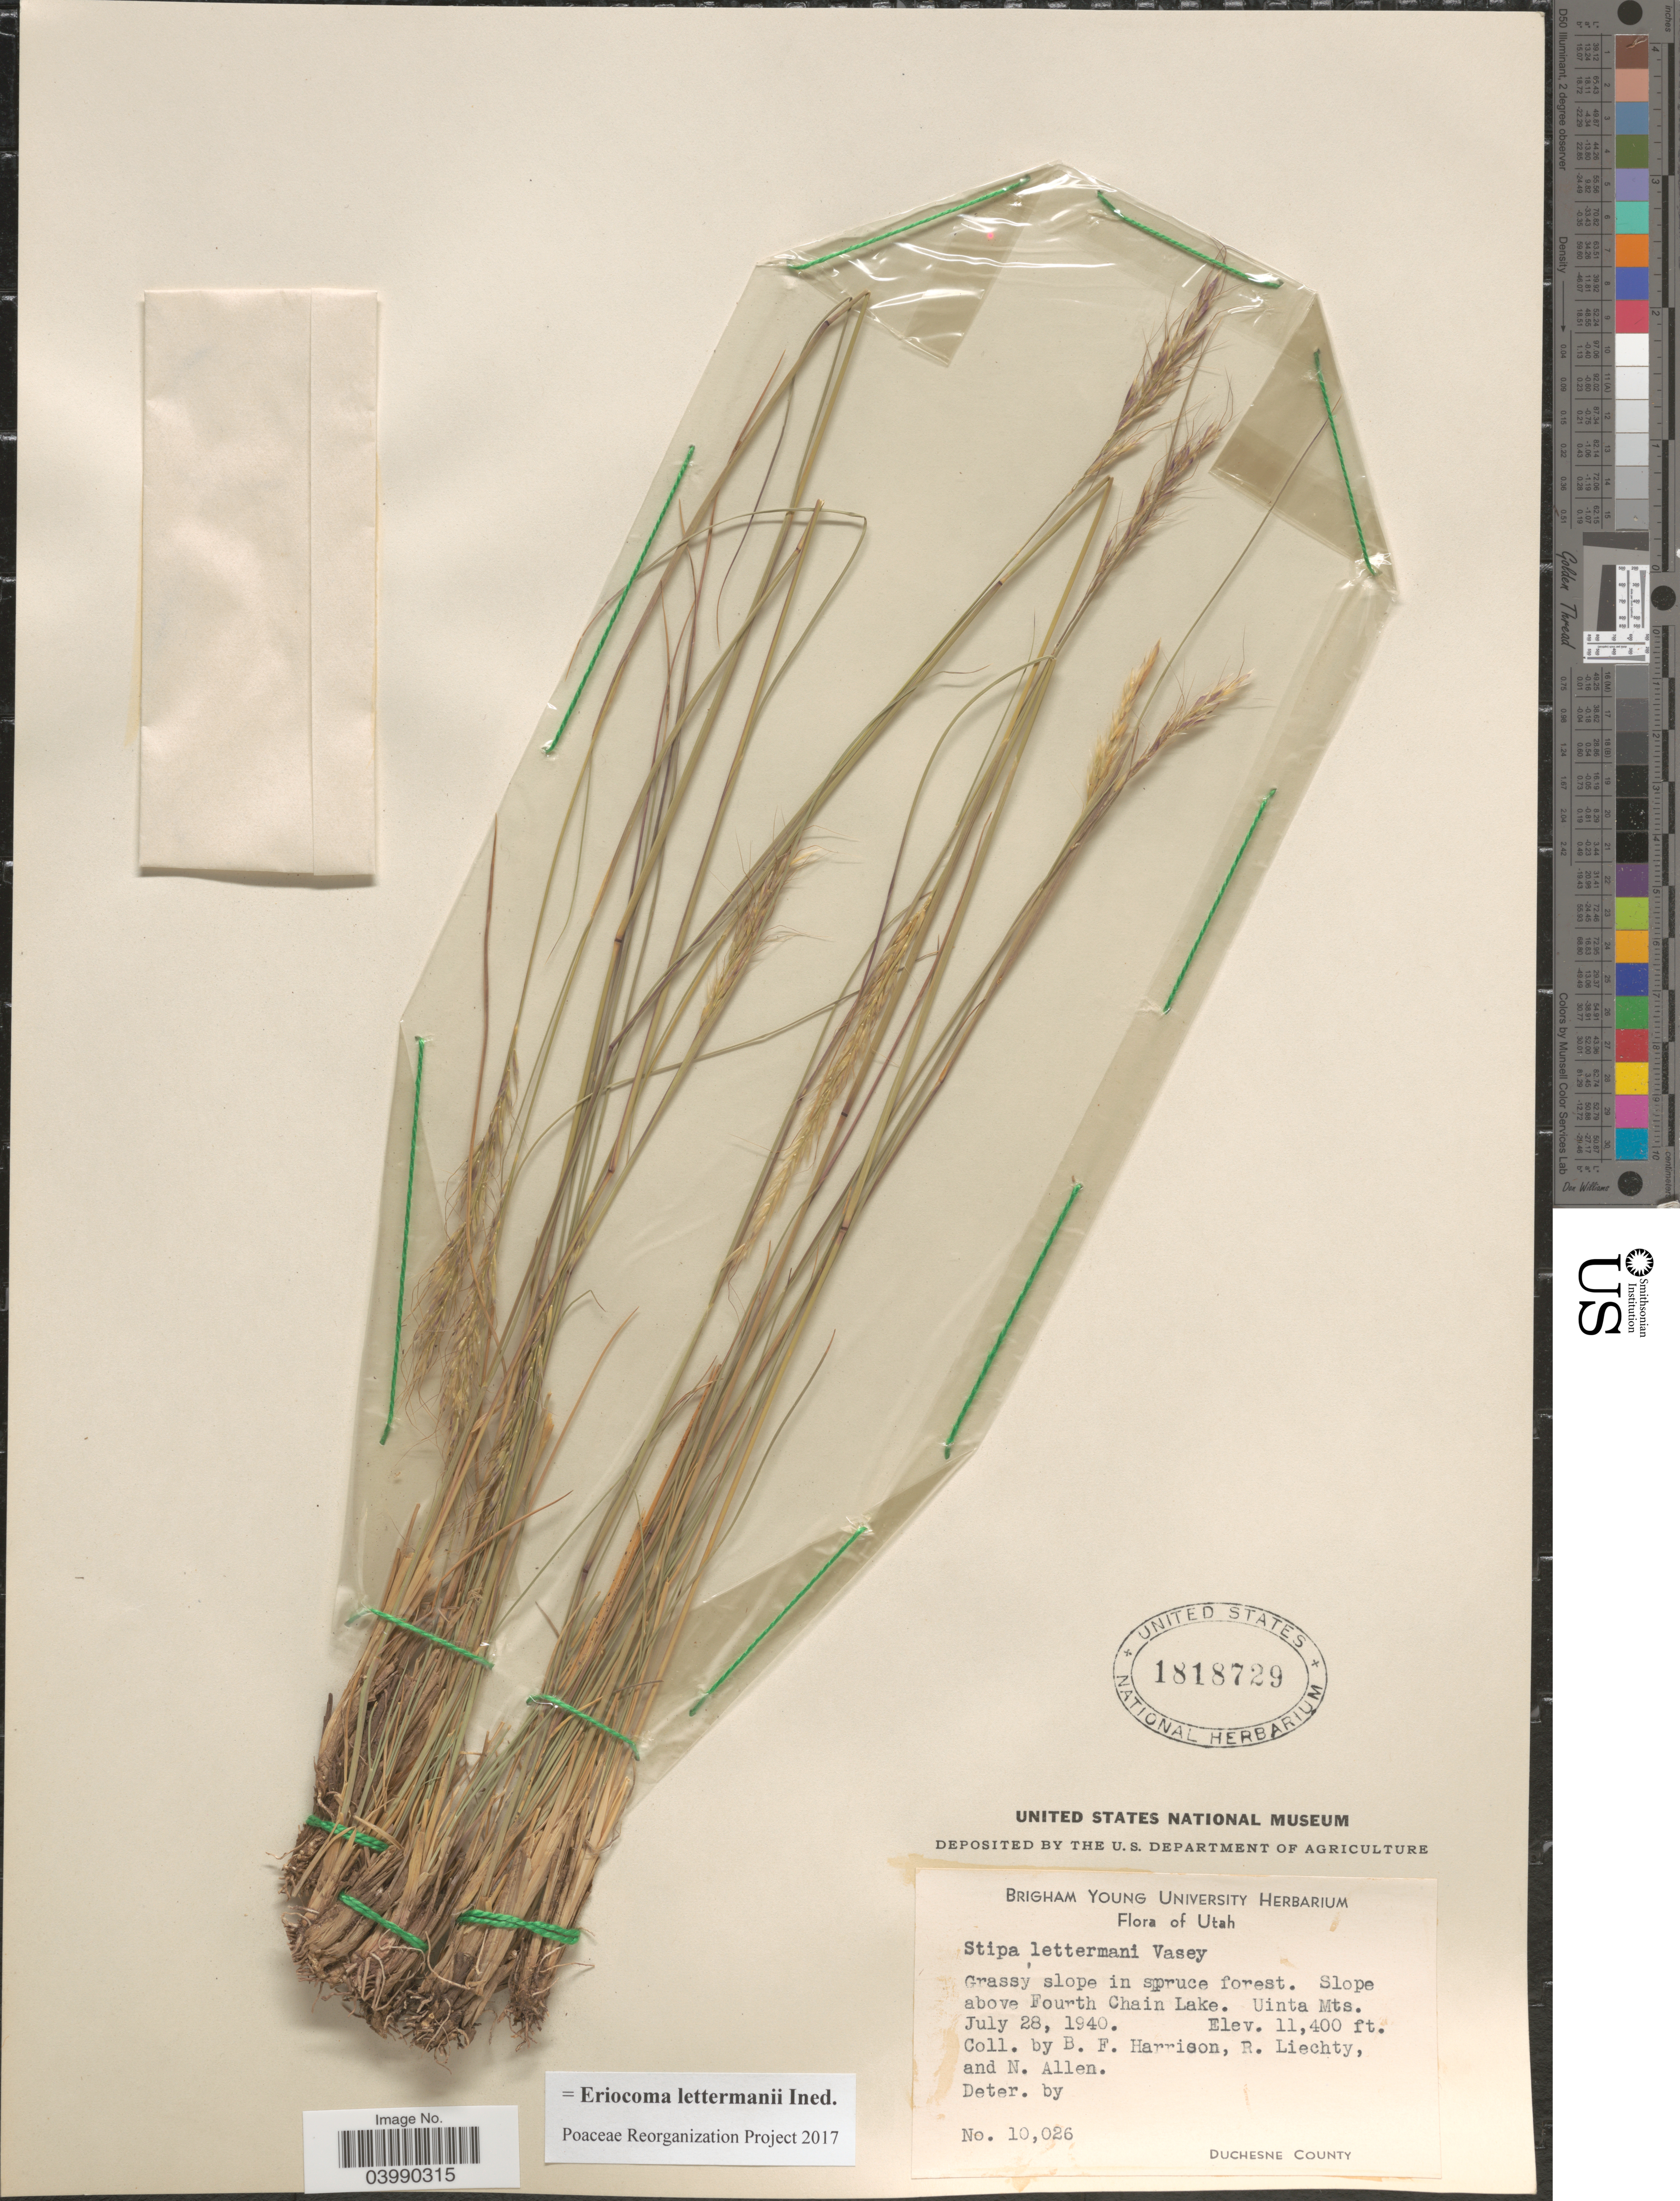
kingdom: Plantae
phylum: Tracheophyta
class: Liliopsida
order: Poales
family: Poaceae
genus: Eriocoma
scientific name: Eriocoma lettermanii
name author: (Vasey) Romasch.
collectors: B. F. Harrison, R. Liechty & N. Allen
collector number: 10026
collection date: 1940-07-28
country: United States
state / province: Utah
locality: Slope above Fourth Chain Lake. Uinta Mts. Duchesne County.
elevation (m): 3475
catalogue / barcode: US 1818729